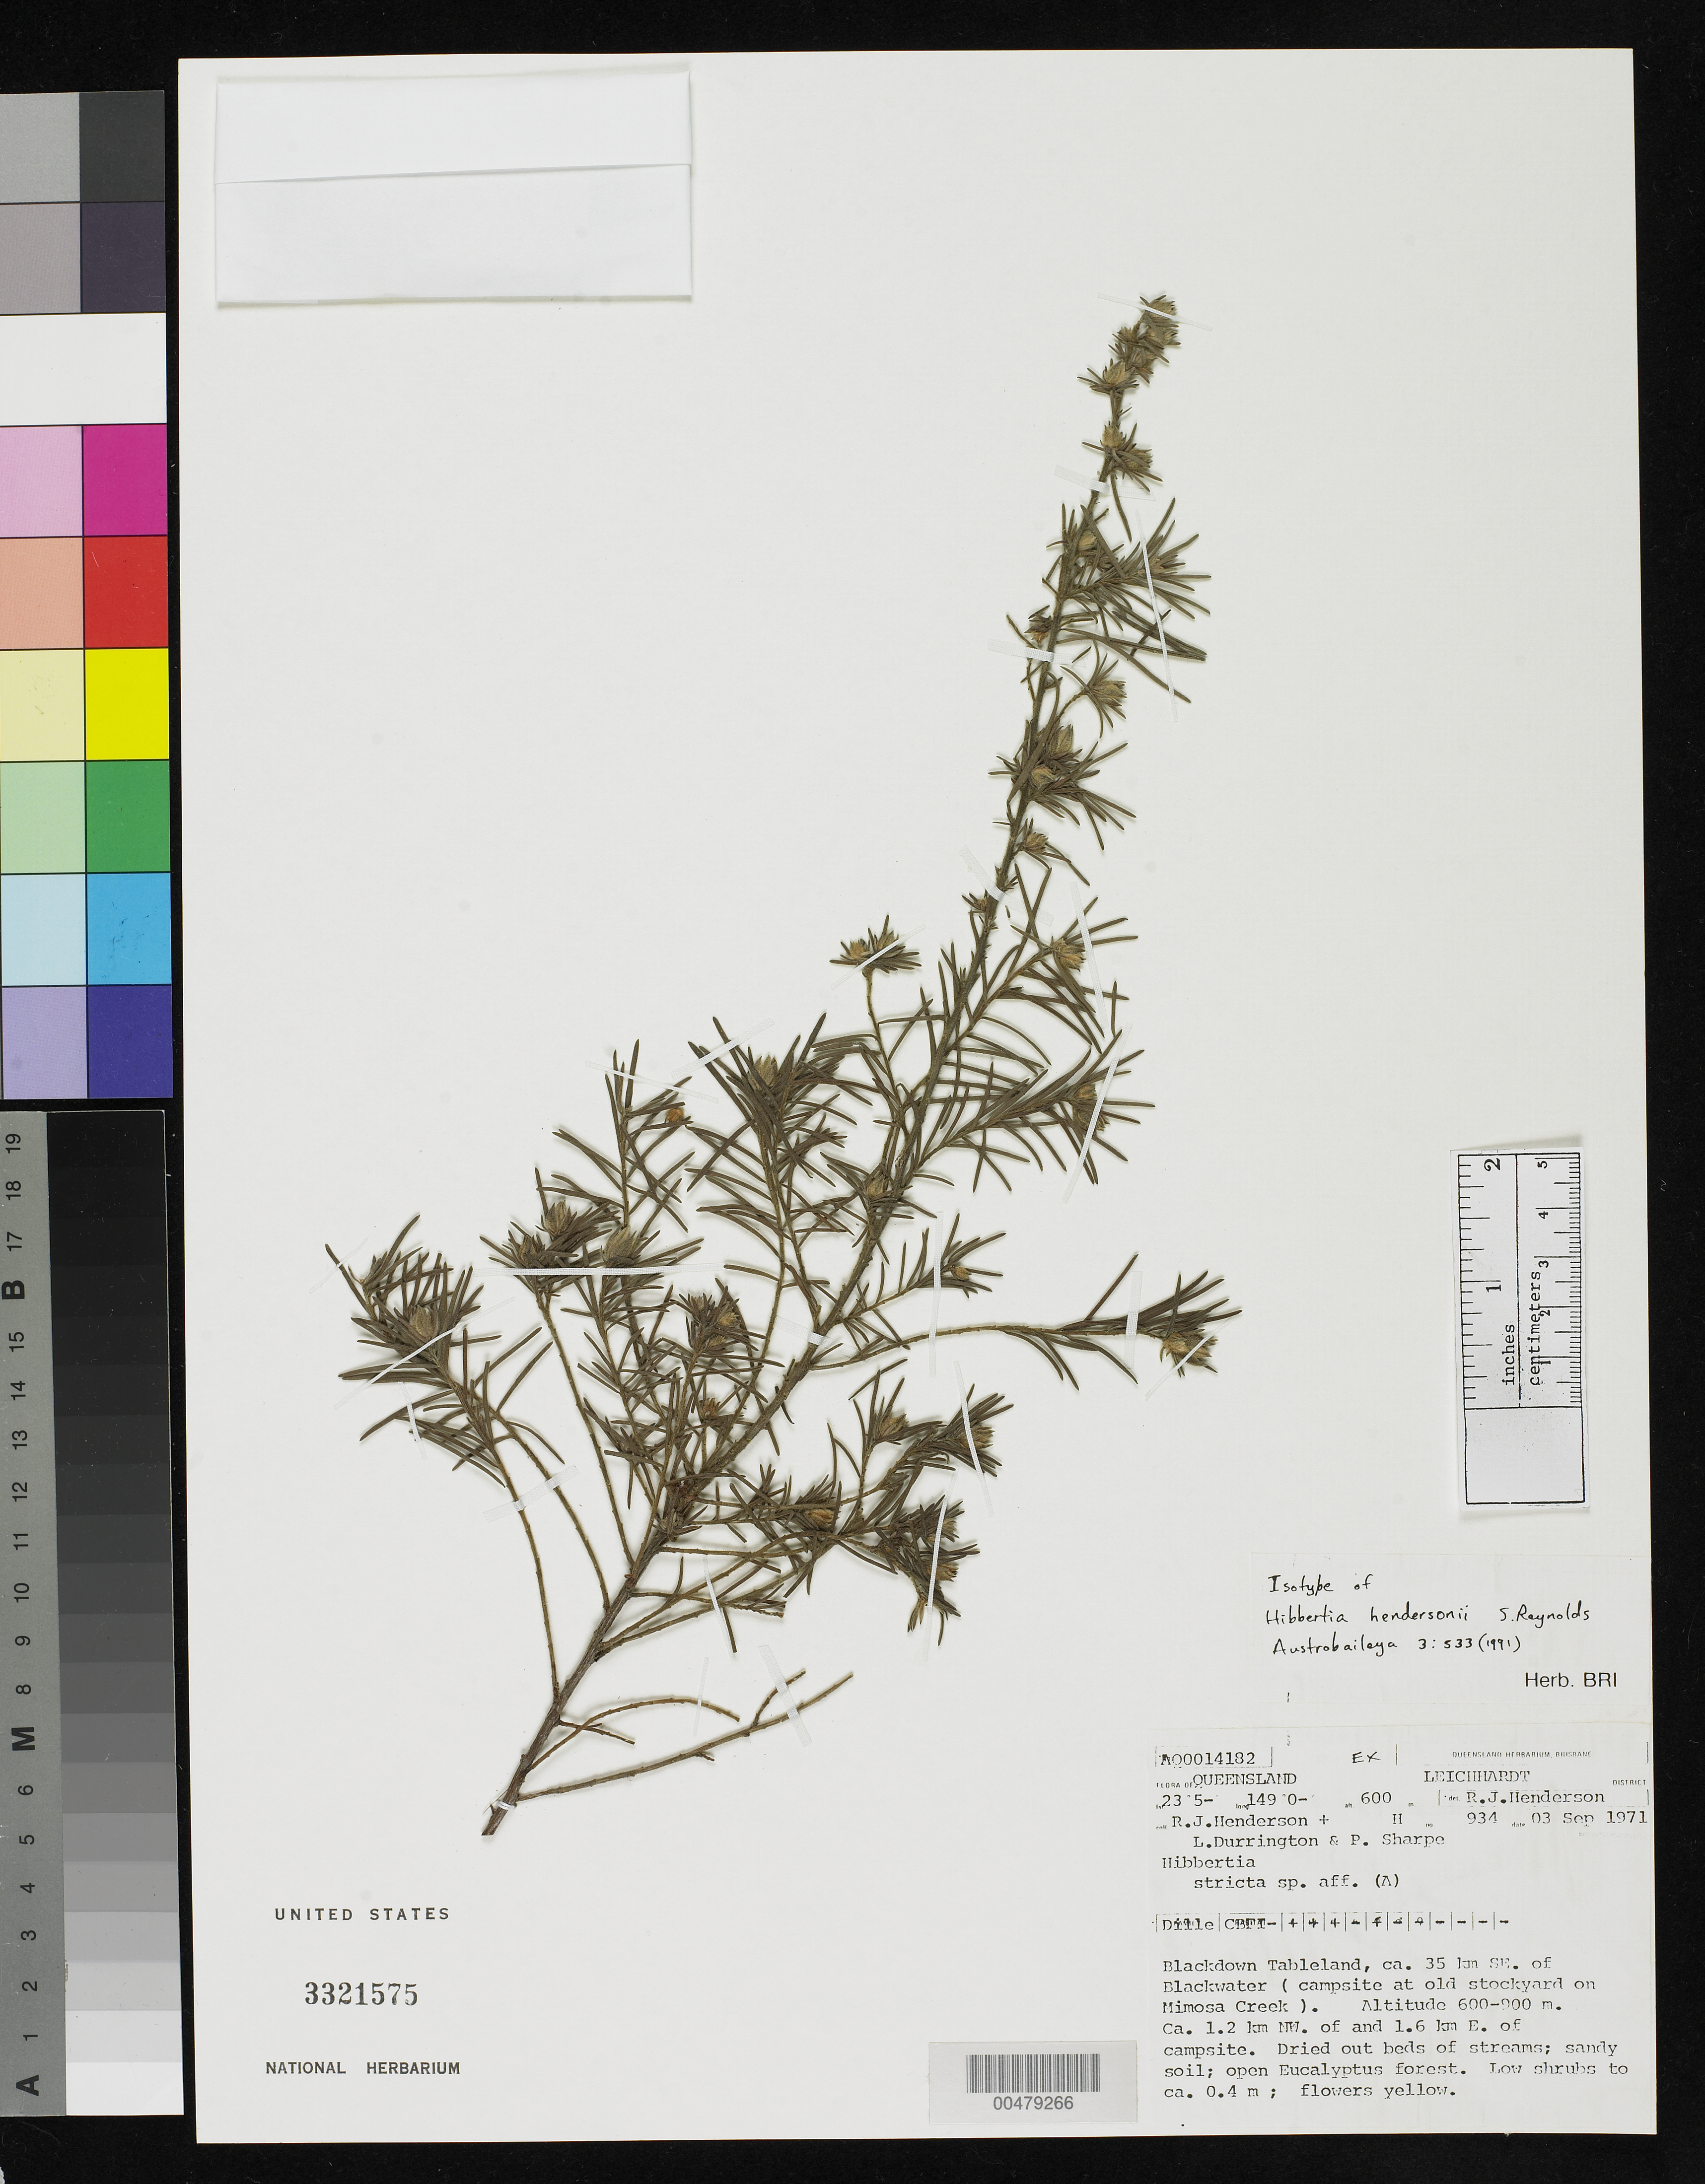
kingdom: Plantae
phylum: Tracheophyta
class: Magnoliopsida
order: Dilleniales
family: Dilleniaceae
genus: Hibbertia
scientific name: Hibbertia hendersonii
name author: Reynolds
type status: Isotype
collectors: R. J. F. Henderson, L. Durrington & P. Sharpe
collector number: H 934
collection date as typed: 03 Sep 1971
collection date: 1971-09-03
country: Australia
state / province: Queensland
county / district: Leichhardt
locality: Blackdown tableland, ca. 35 km SE of Blackwater, campsite at old stockyard on Mimosa Creek. (lat/long recorded as: lat=23:5:0:- long=149:0:0:-)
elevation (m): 183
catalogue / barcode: US 3321575